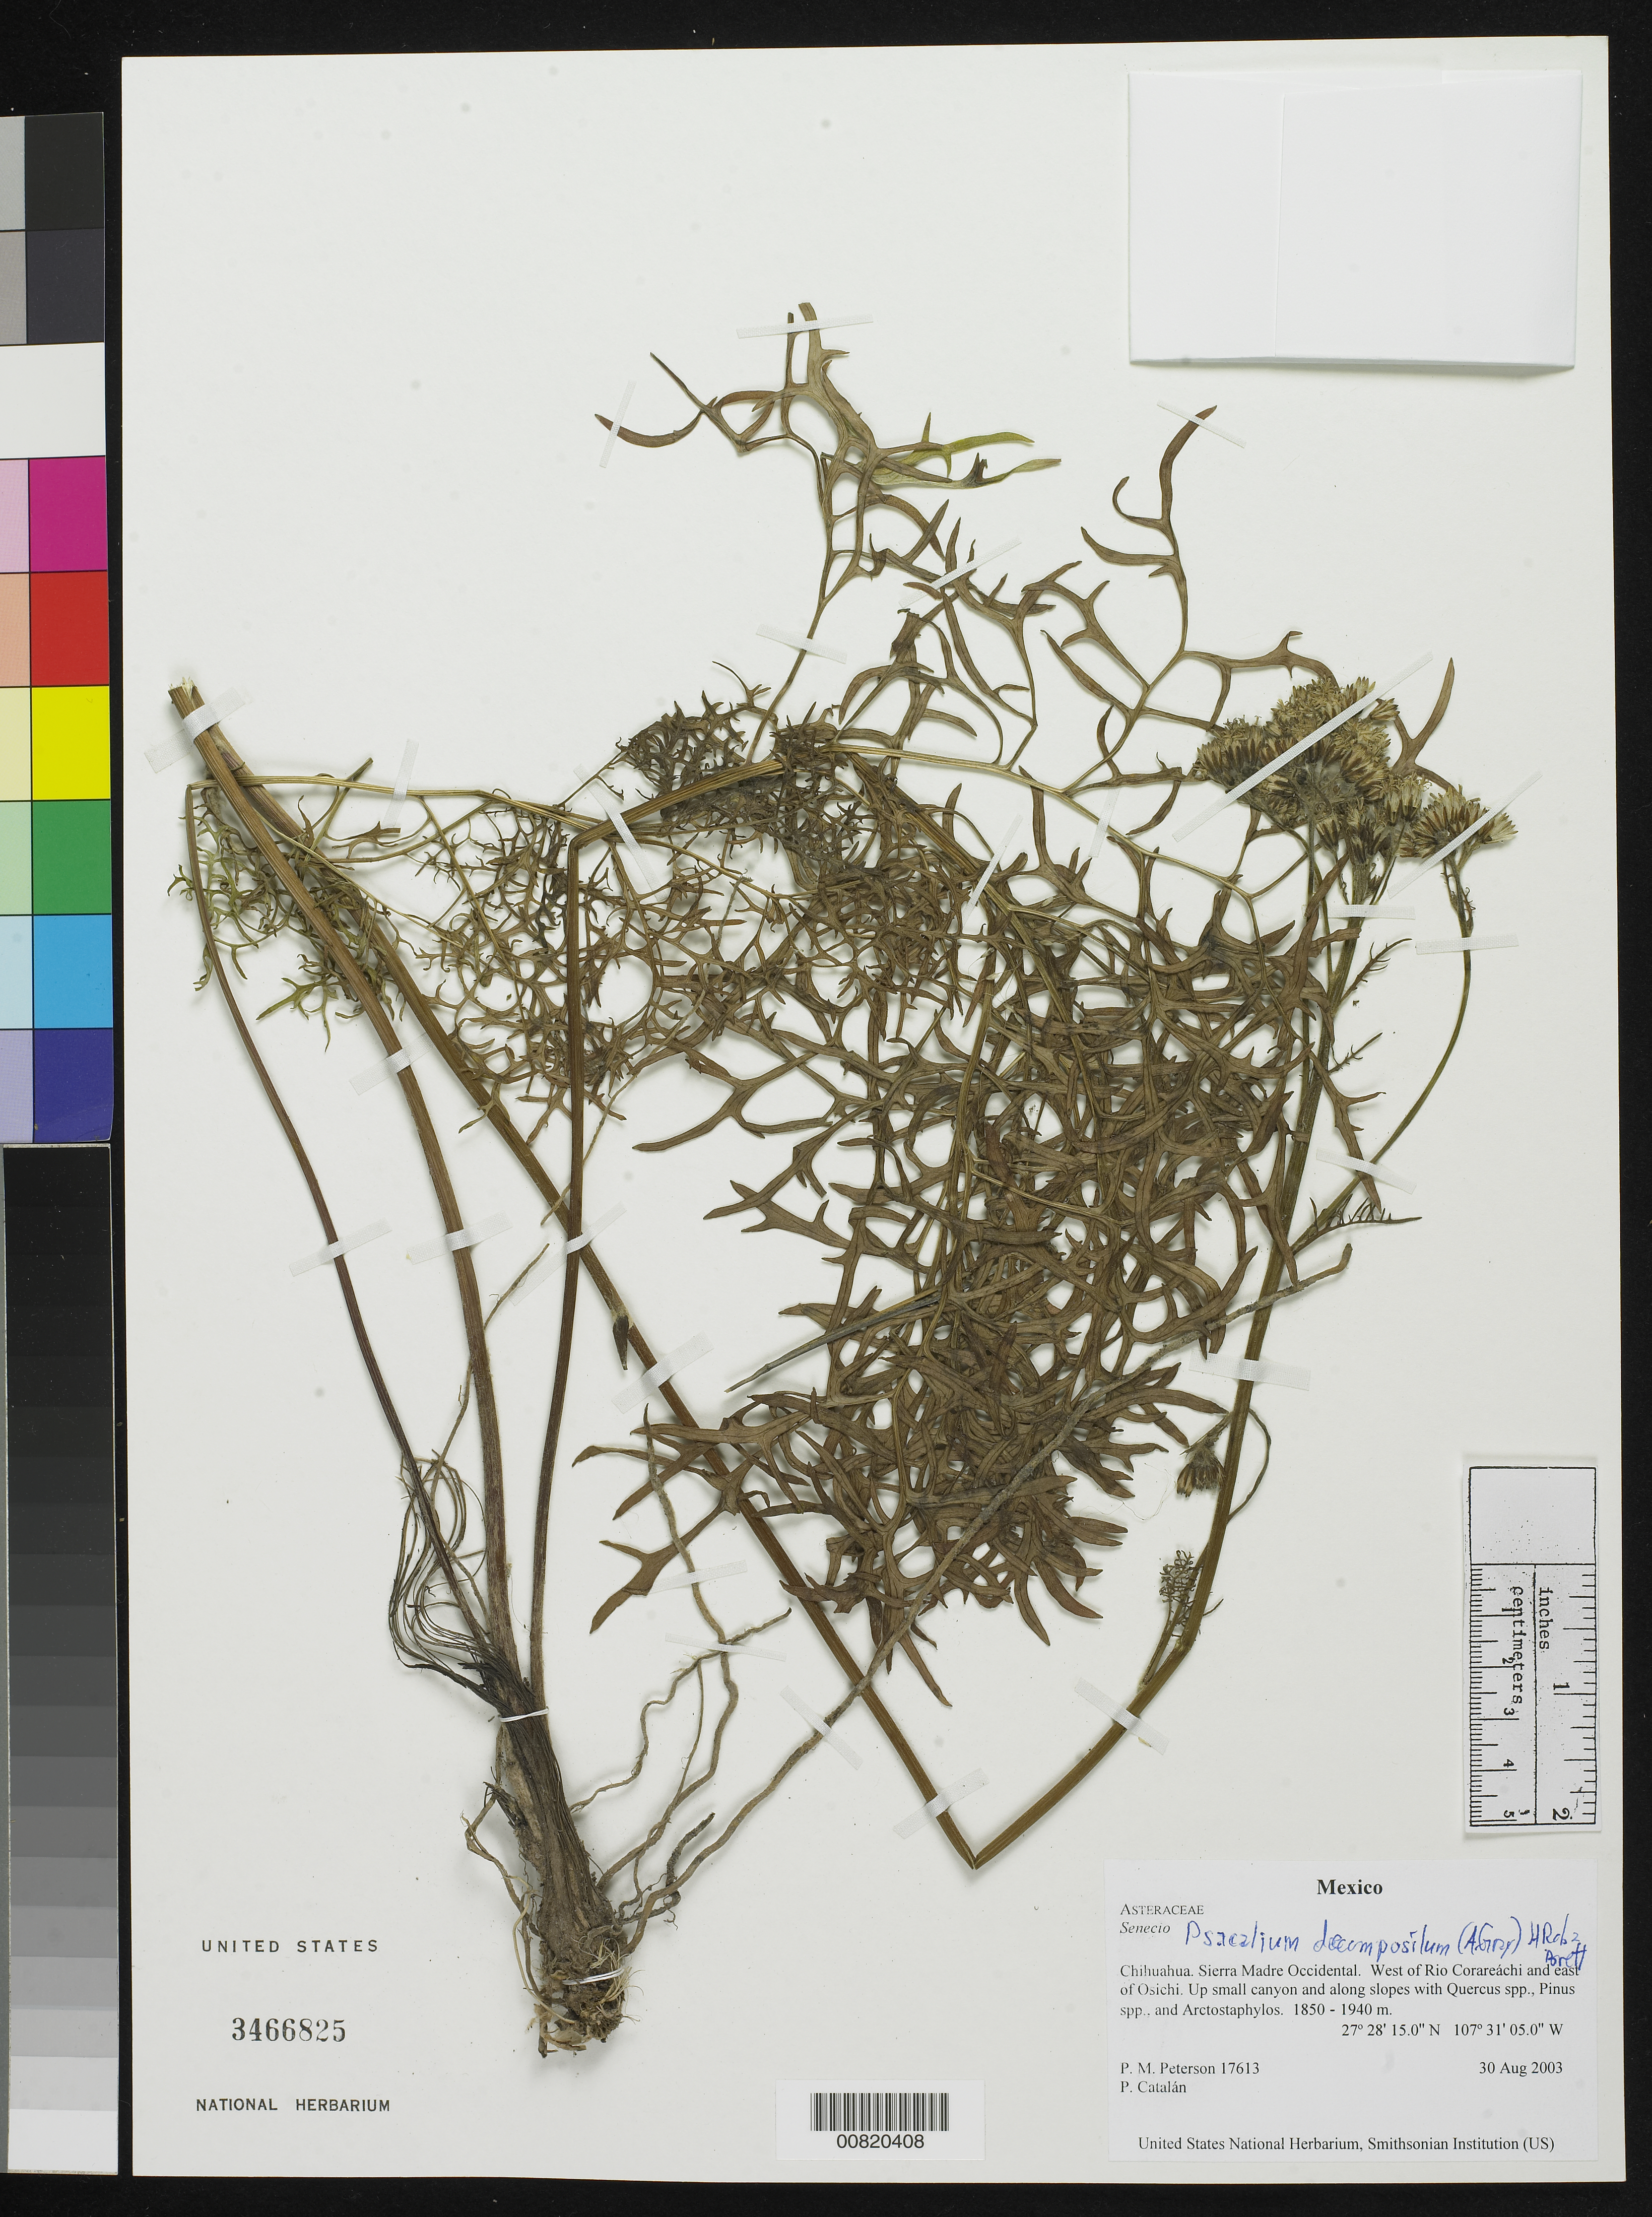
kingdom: Plantae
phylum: Tracheophyta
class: Magnoliopsida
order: Asterales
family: Asteraceae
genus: Psacalium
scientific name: Psacalium decompositum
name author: (A. Gray) H. Rob. & Brettell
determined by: Robinson, Harold E., (US)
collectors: P. M. Peterson & P. Catalán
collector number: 17613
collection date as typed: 30 Aug 2003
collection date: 2003-08-30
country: Mexico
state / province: Chihuahua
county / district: Sierra Madre Occidental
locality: West of Rio Corareáchi and east of Osichi. Up small canyon and along slopes with Quercus spp., Pinus spp., and Arctostaphylos.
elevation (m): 1850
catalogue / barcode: US 3466825-2